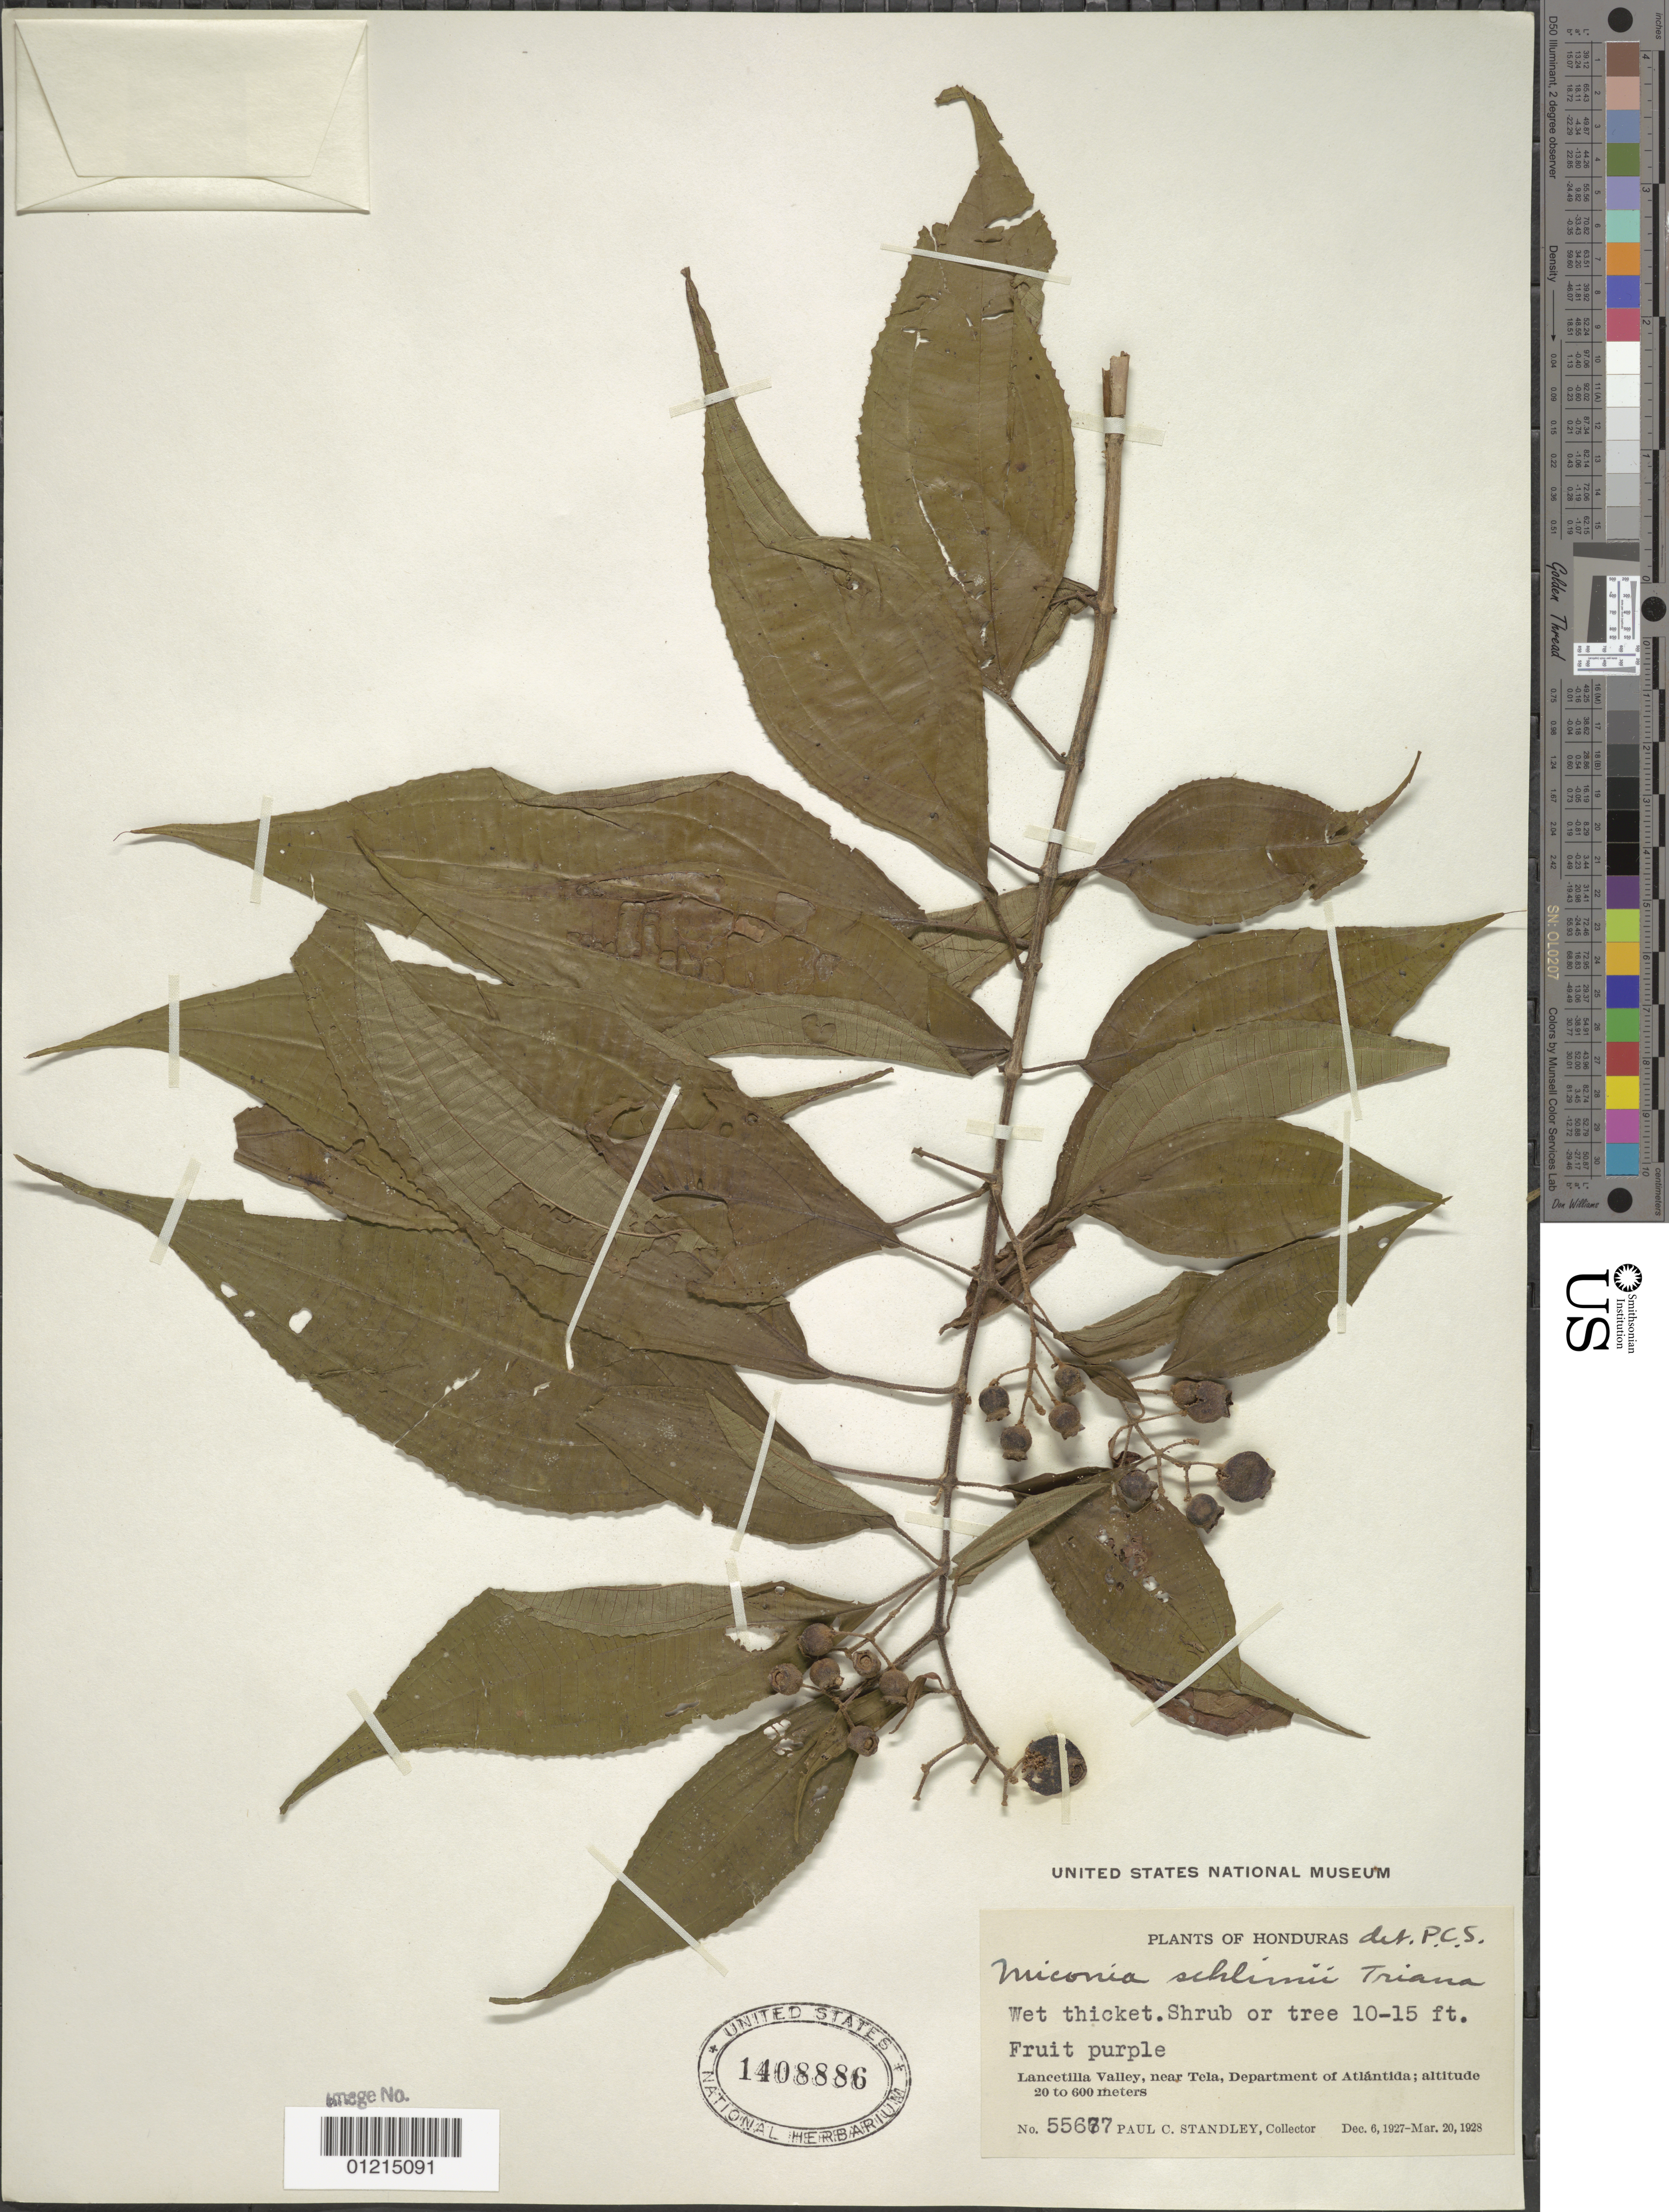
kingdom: Plantae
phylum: Tracheophyta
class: Magnoliopsida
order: Myrtales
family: Melastomataceae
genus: Miconia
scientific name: Miconia schlimii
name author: Triana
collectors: P. C. Standley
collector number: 55677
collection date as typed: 06 Dec 1927 to 20 Mar 1928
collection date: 1927-12-06/1928-03-20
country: Honduras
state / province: Atlántida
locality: Lancetilla Valley, near Tela, Department of Atlántida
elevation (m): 20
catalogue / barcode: US 1408886